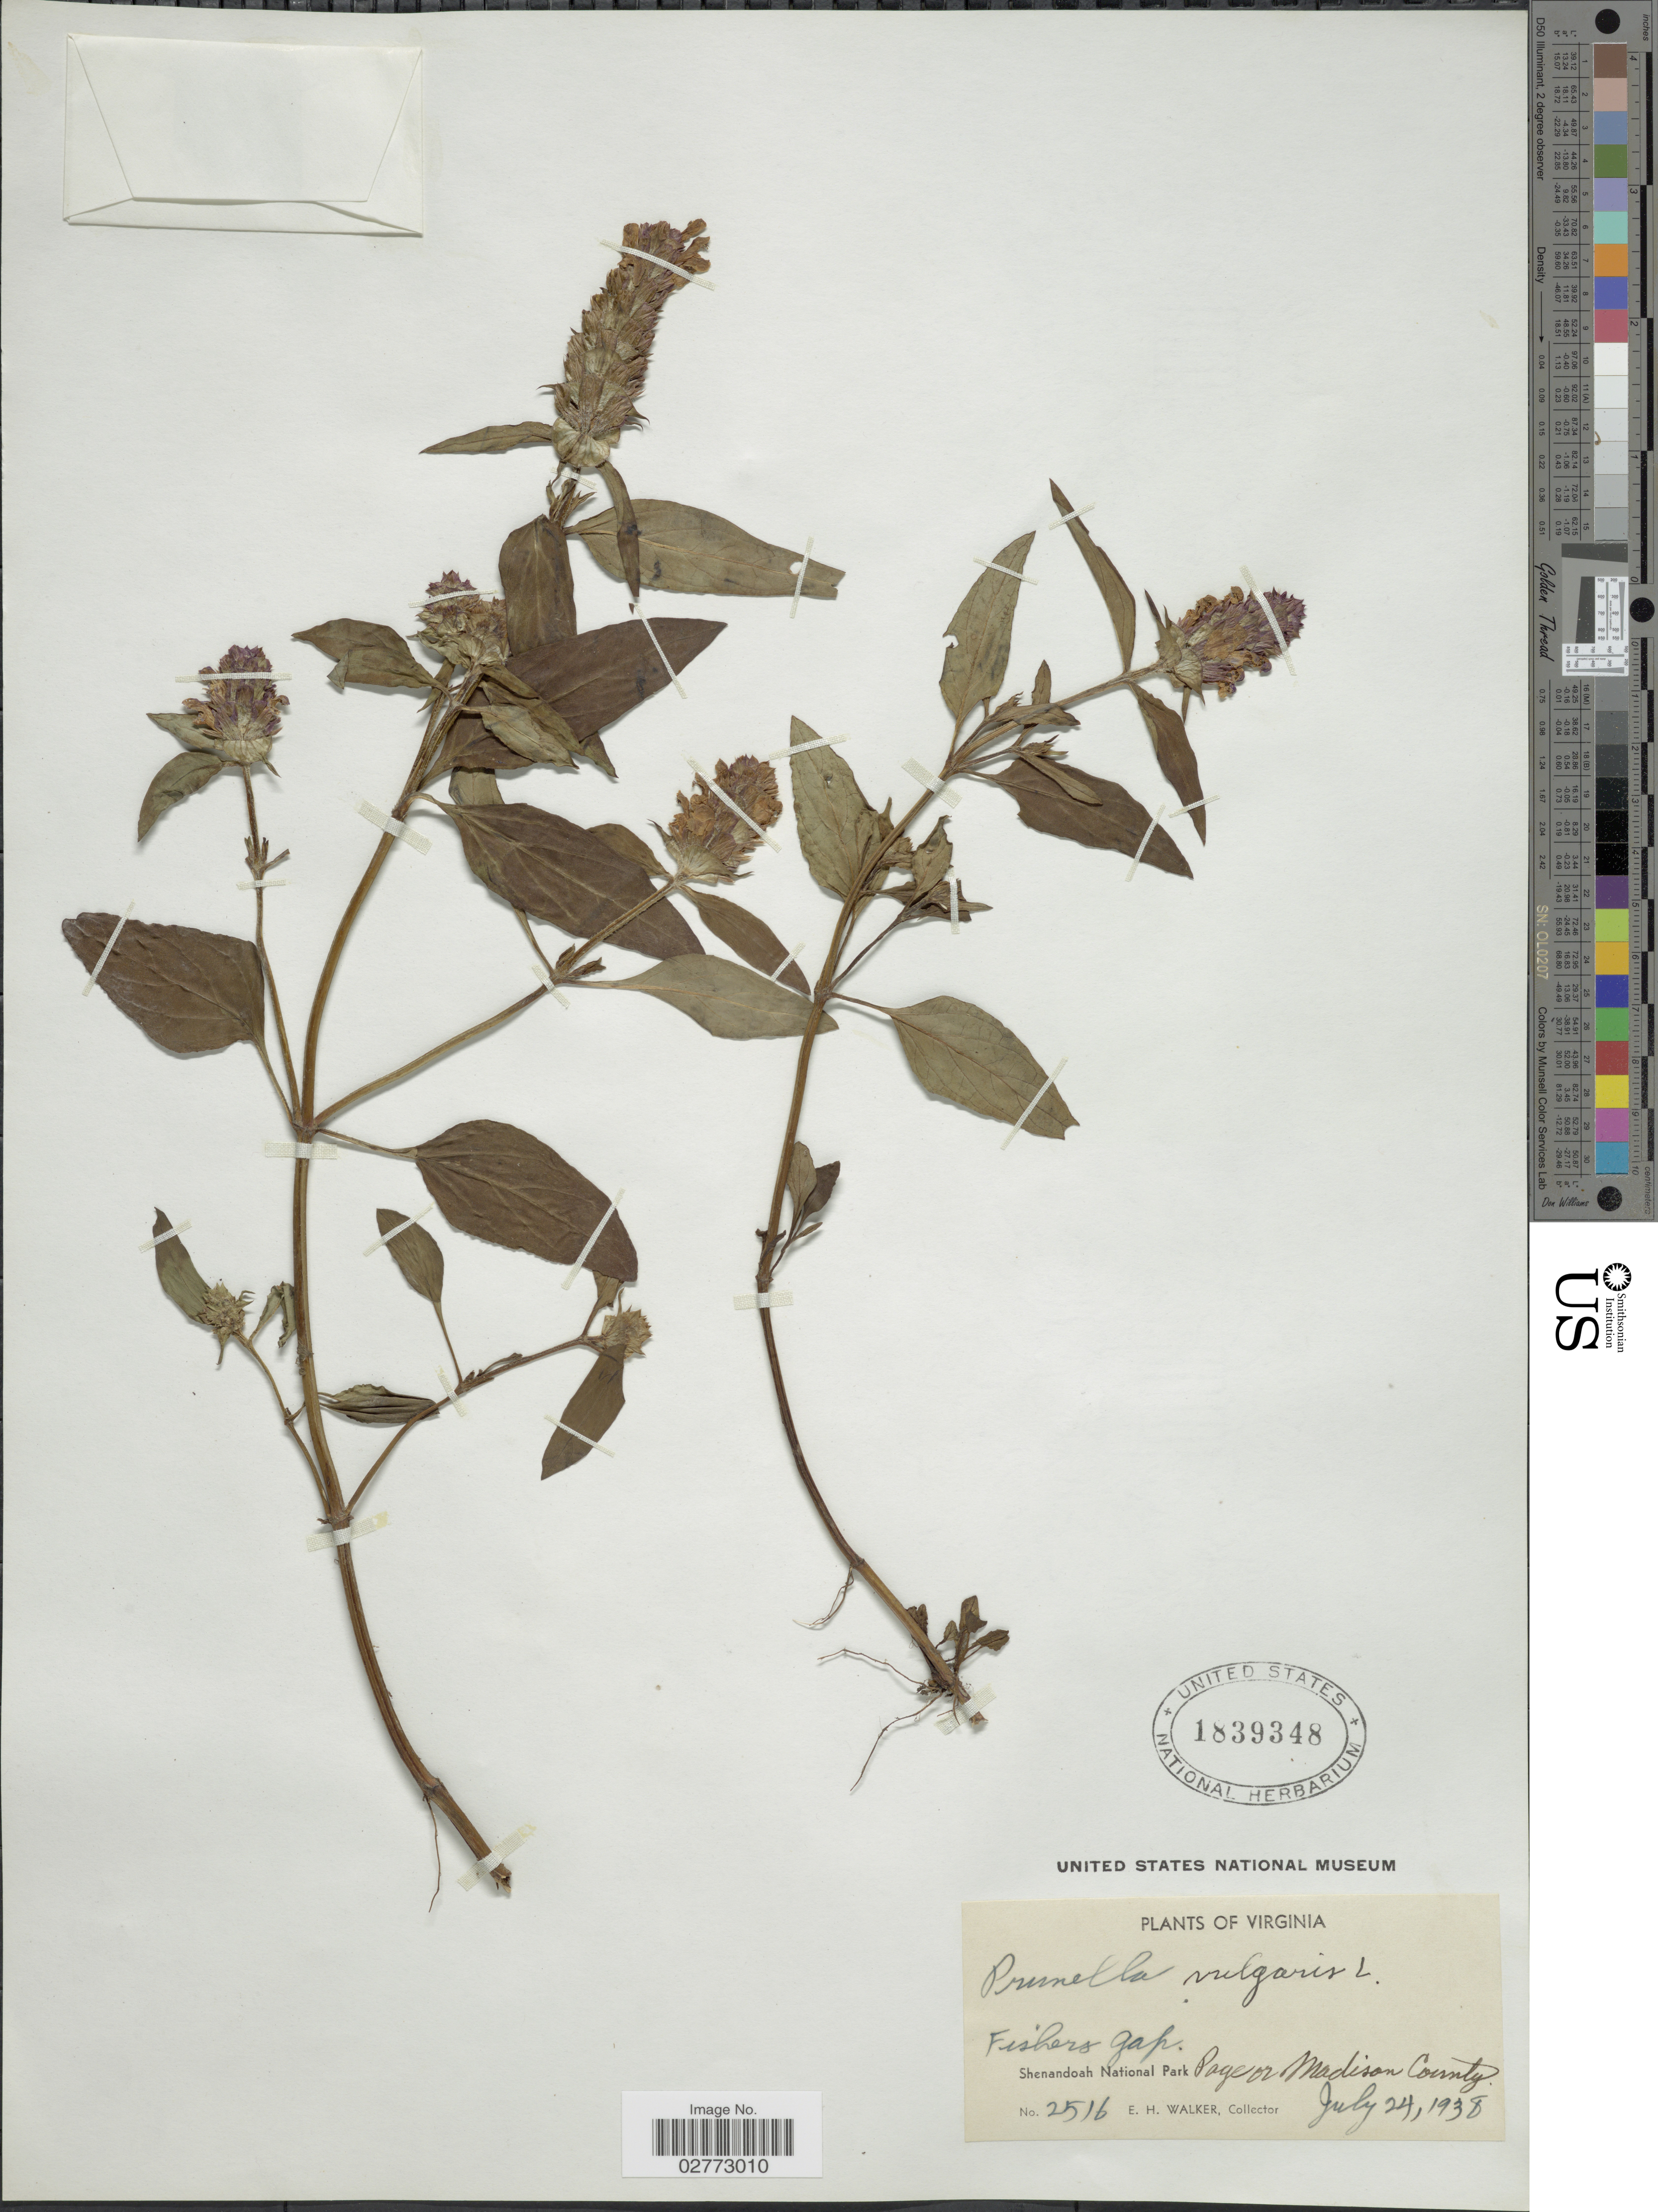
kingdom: Plantae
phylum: Tracheophyta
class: Magnoliopsida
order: Lamiales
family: Lamiaceae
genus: Prunella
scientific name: Prunella vulgaris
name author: L.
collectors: E. H. Walker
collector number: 2516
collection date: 1938-07-24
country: United States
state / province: Virginia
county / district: Madison / Page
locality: Fishers Gap. Shenandoah National Park. Page or Madison County.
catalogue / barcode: US 1839348